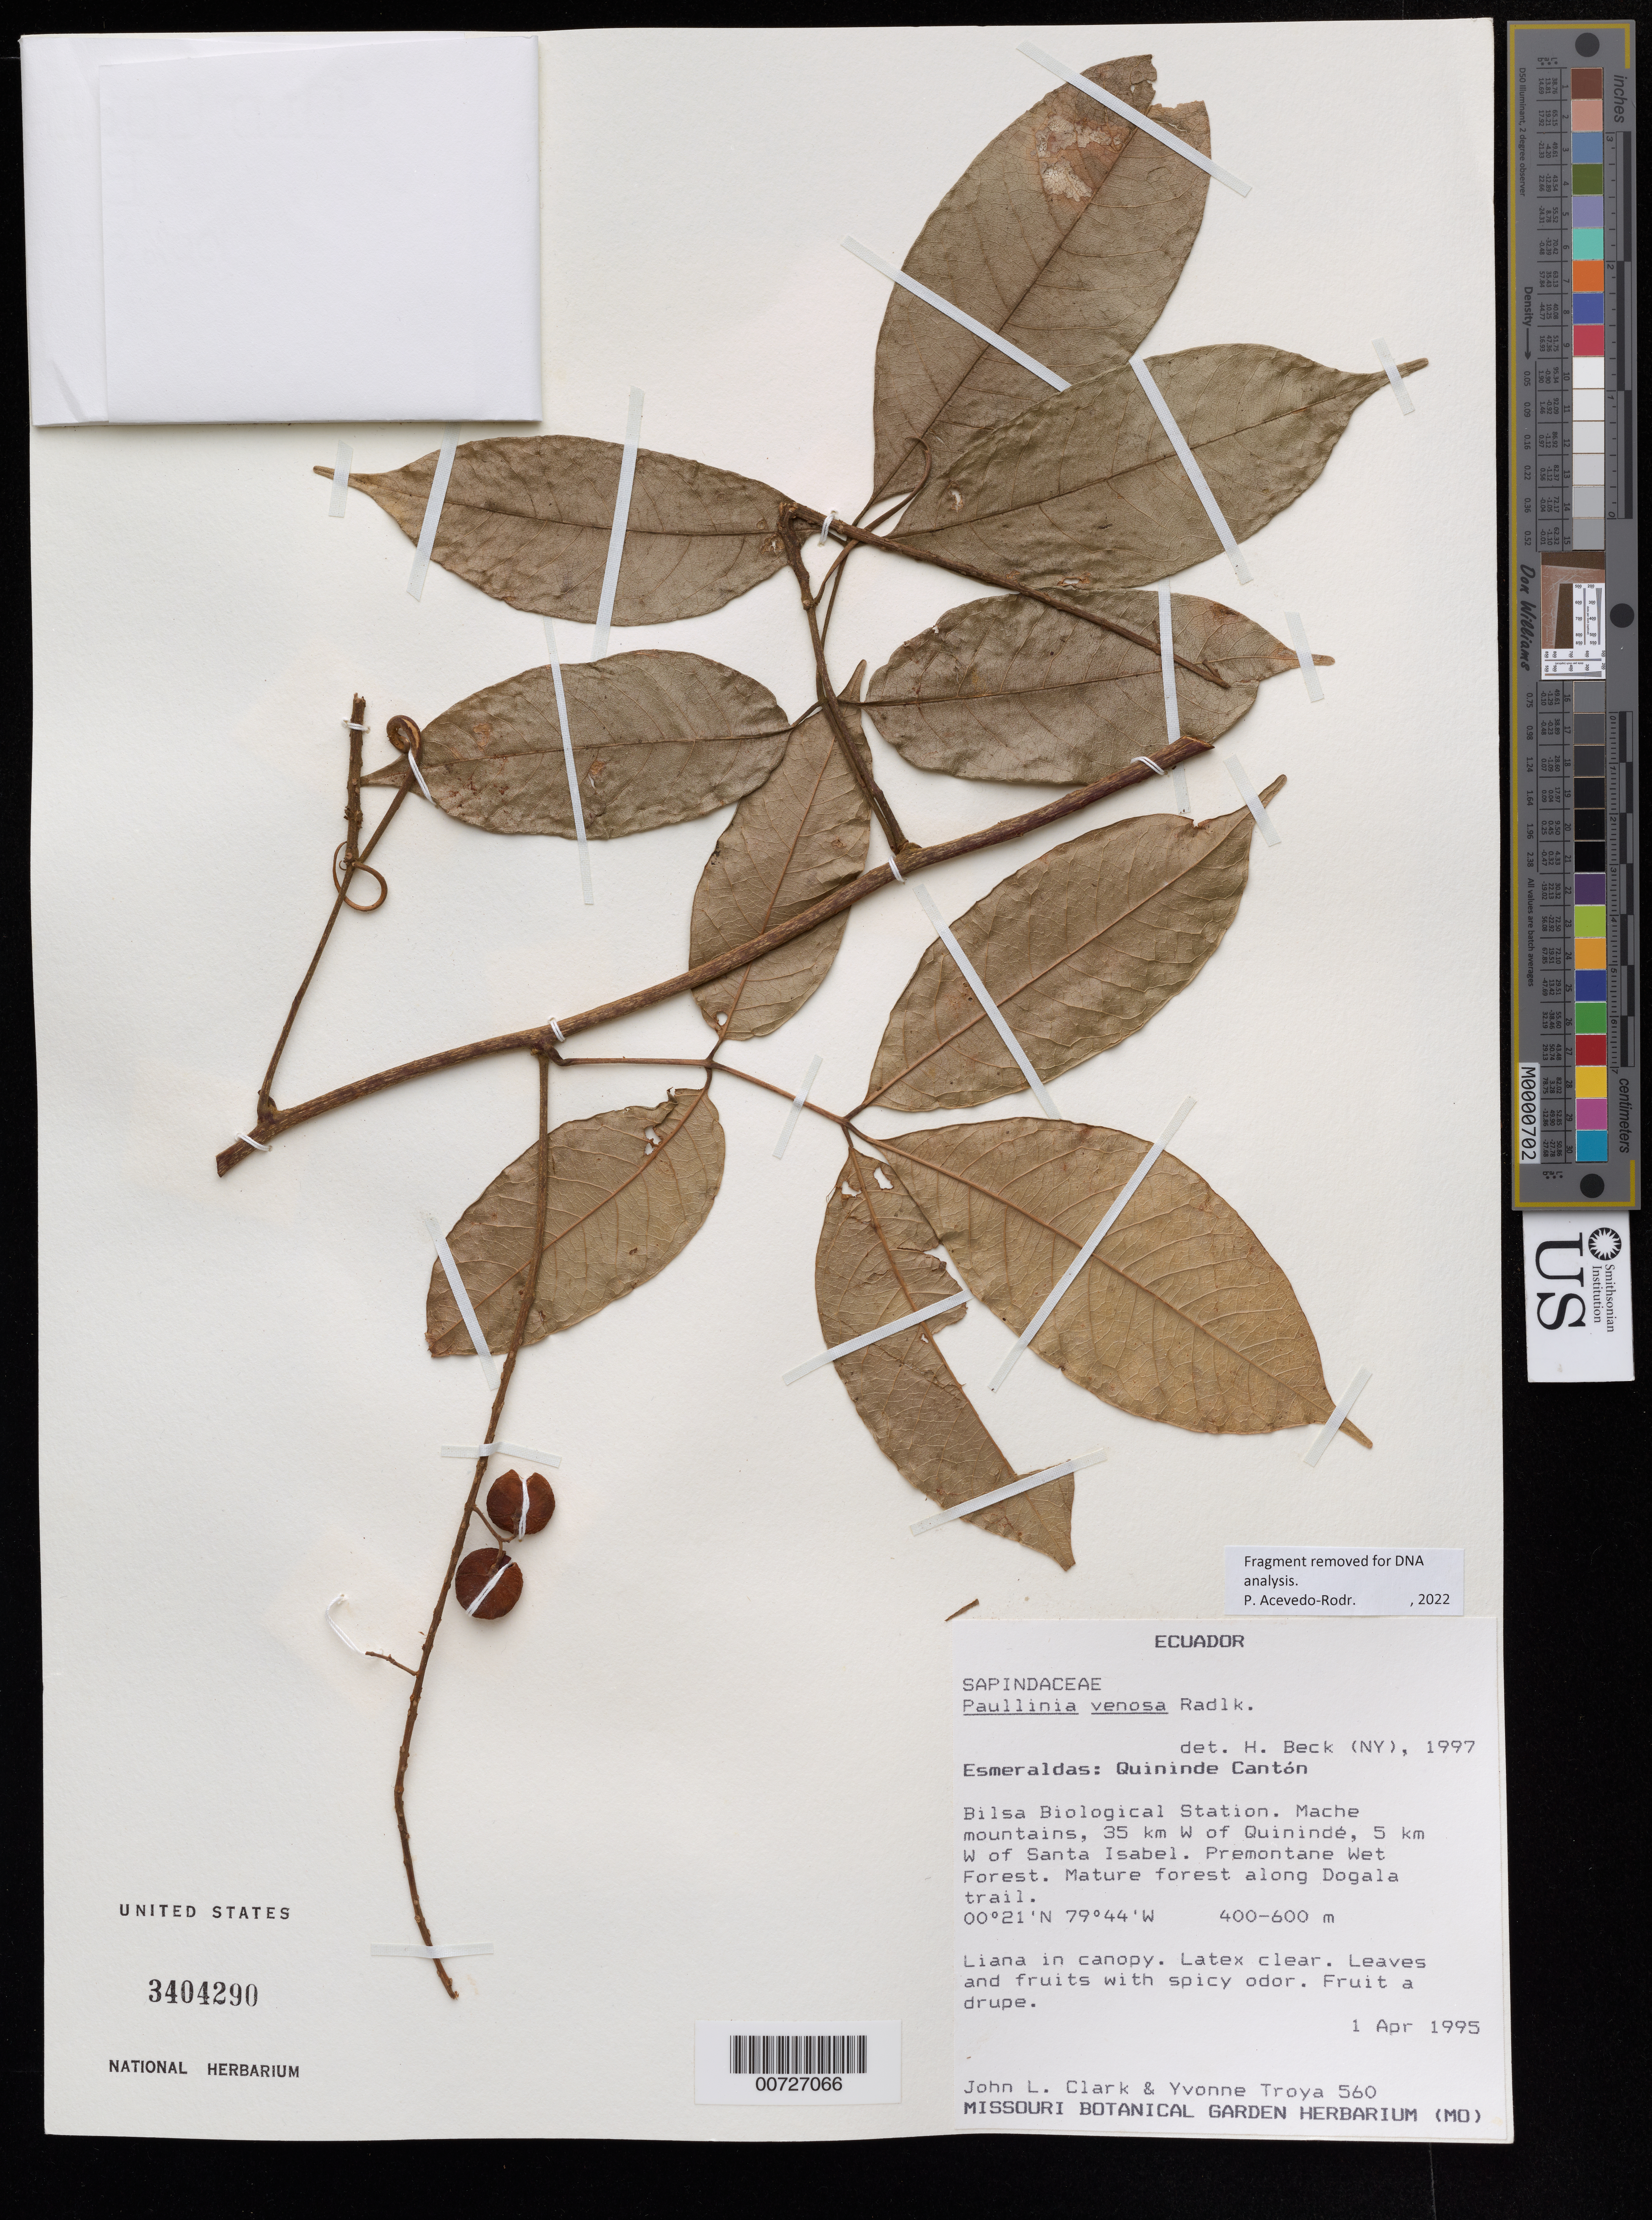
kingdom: Plantae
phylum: Tracheophyta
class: Magnoliopsida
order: Sapindales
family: Sapindaceae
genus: Paullinia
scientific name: Paullinia venosa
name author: Radlk.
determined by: Beck, H.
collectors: J. L. Clark & Y. Troya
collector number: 00560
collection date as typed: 01 Apr 1995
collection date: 1995-04-01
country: Ecuador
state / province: Esmeraldas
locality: Quininde Cantón: Bilsa Biological Station. Mache mountains, 35 km W of Quinindé, 5 km W of Santa Isabel.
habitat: Premontane wet forest. Mature forest along Dogala trail.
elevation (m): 400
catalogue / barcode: US 3404290